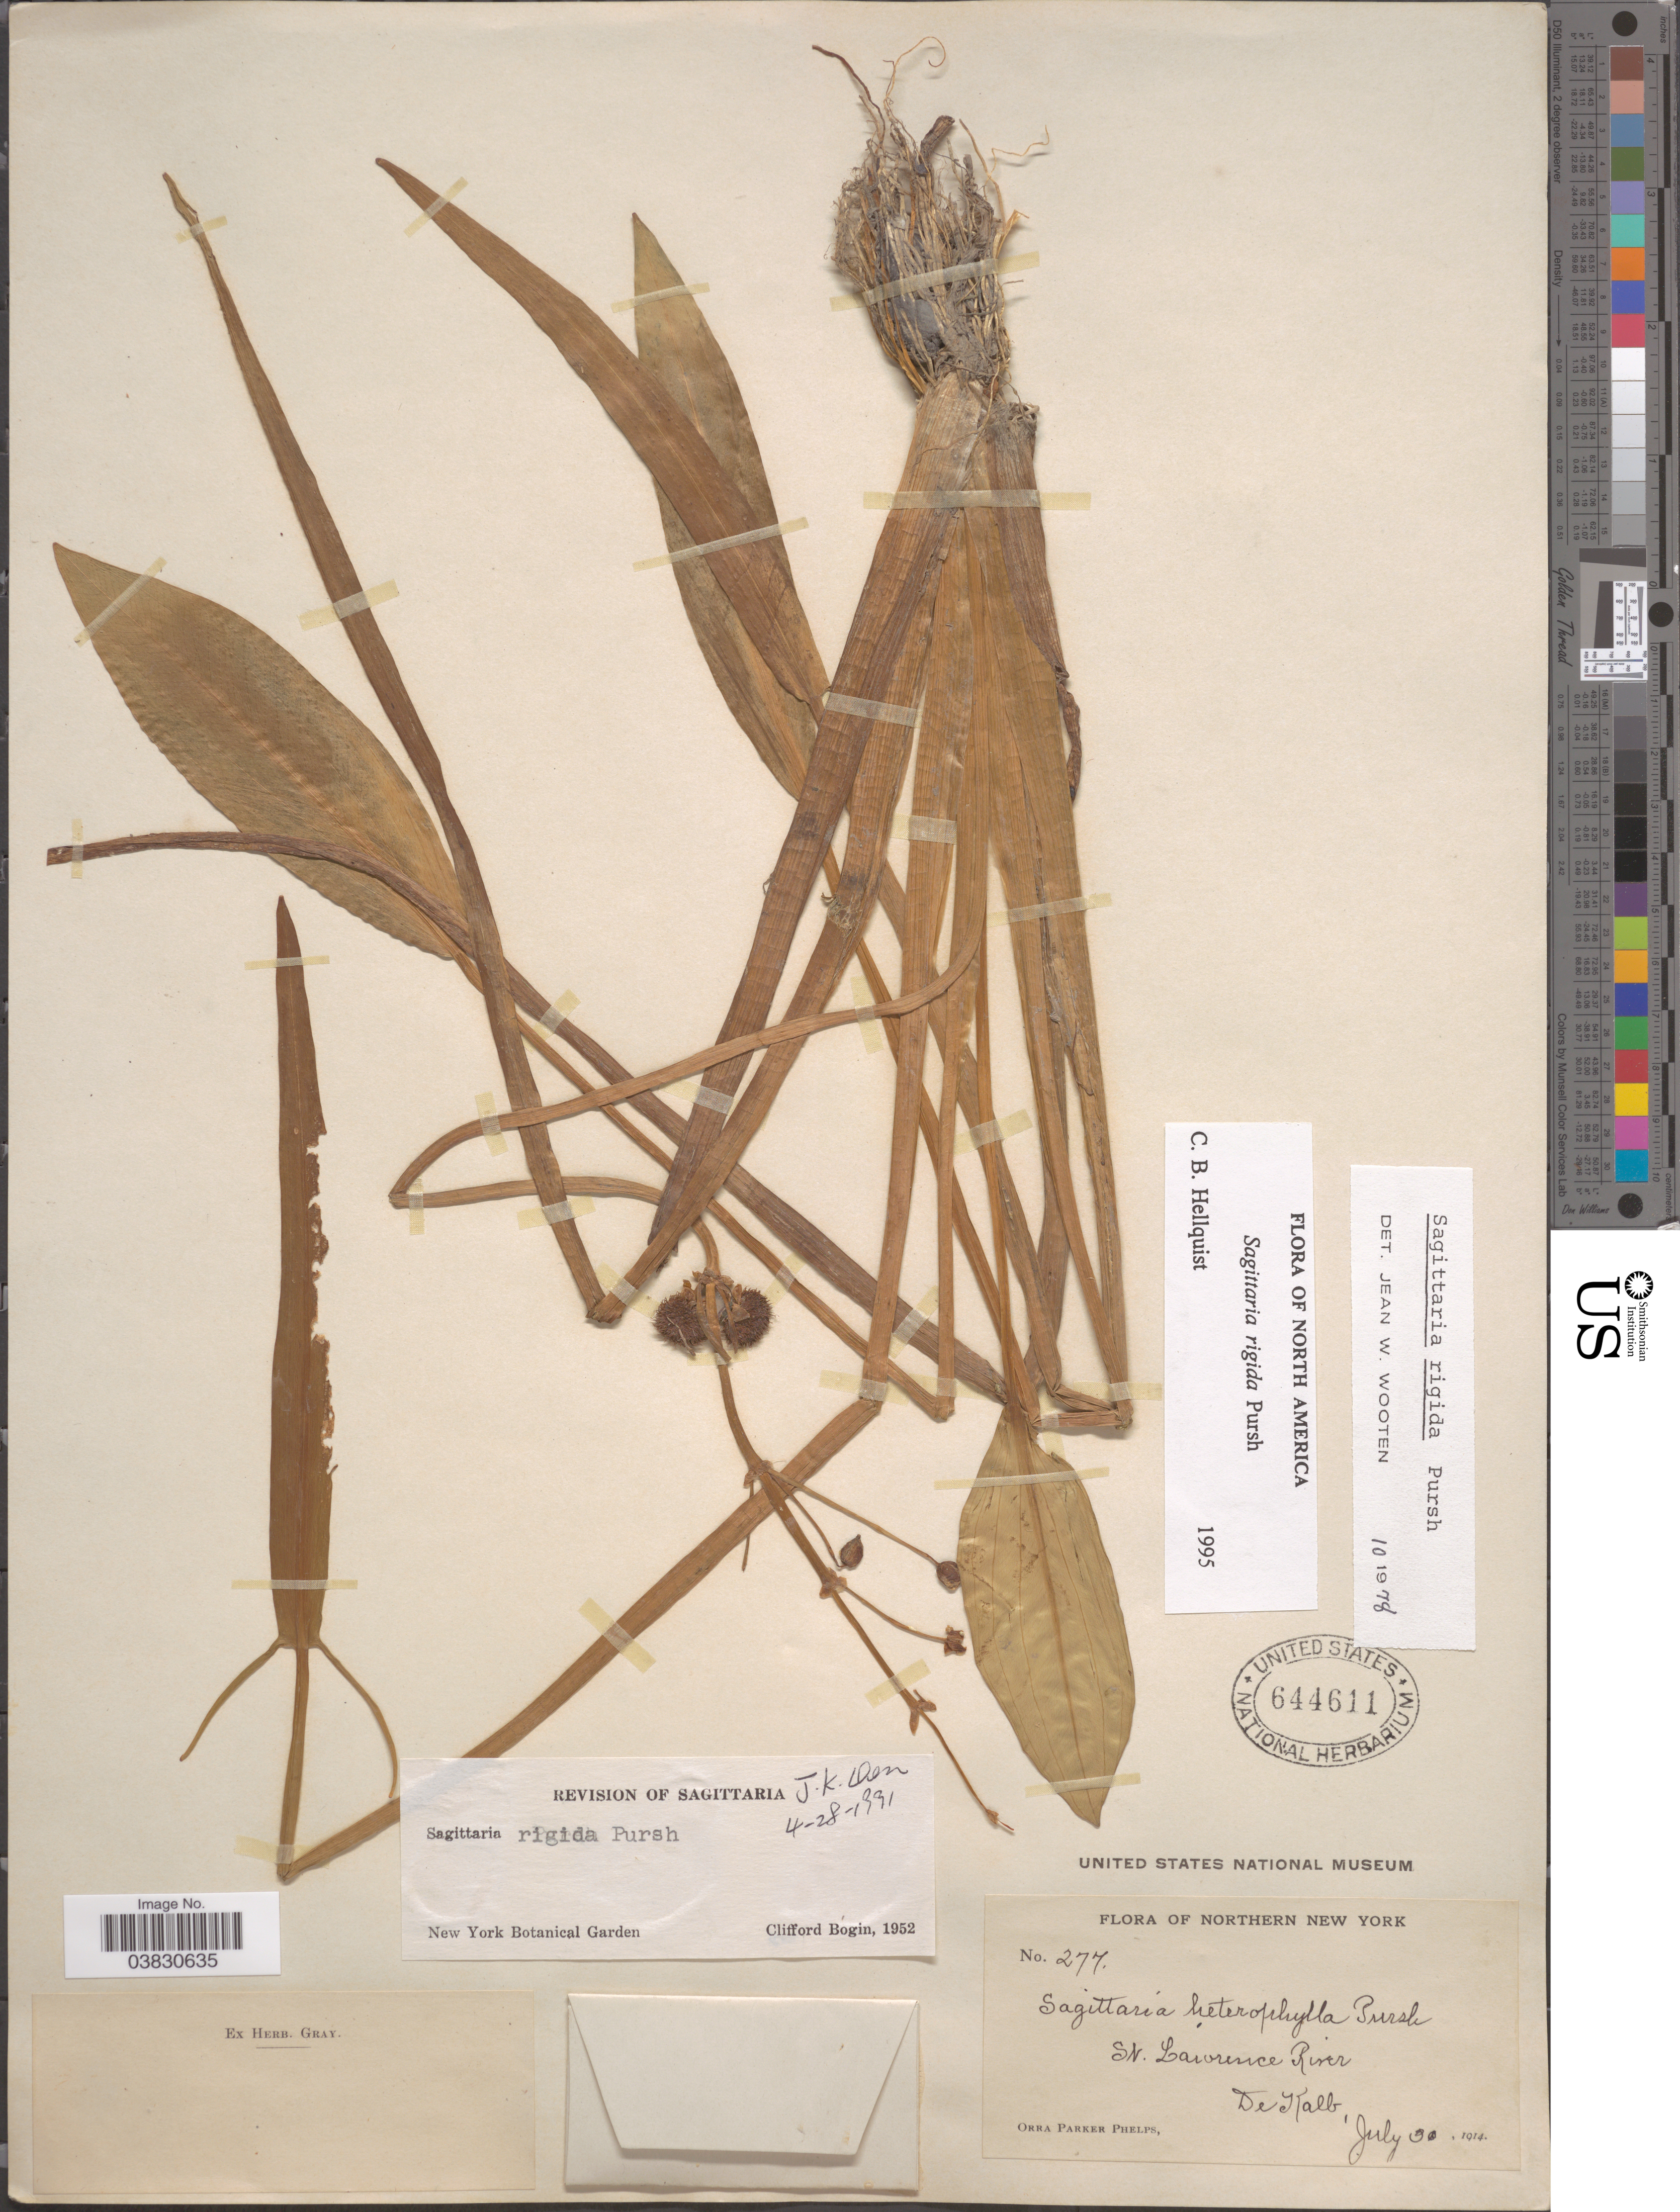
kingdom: Plantae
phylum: Tracheophyta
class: Liliopsida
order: Alismatales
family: Alismataceae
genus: Sagittaria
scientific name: Sagittaria rigida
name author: Pursh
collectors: O. P. Phelps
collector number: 277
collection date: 1914-07-30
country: United States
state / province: New York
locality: Northern New York. SN. Lawrence River. De Kalb.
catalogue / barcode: US 644611